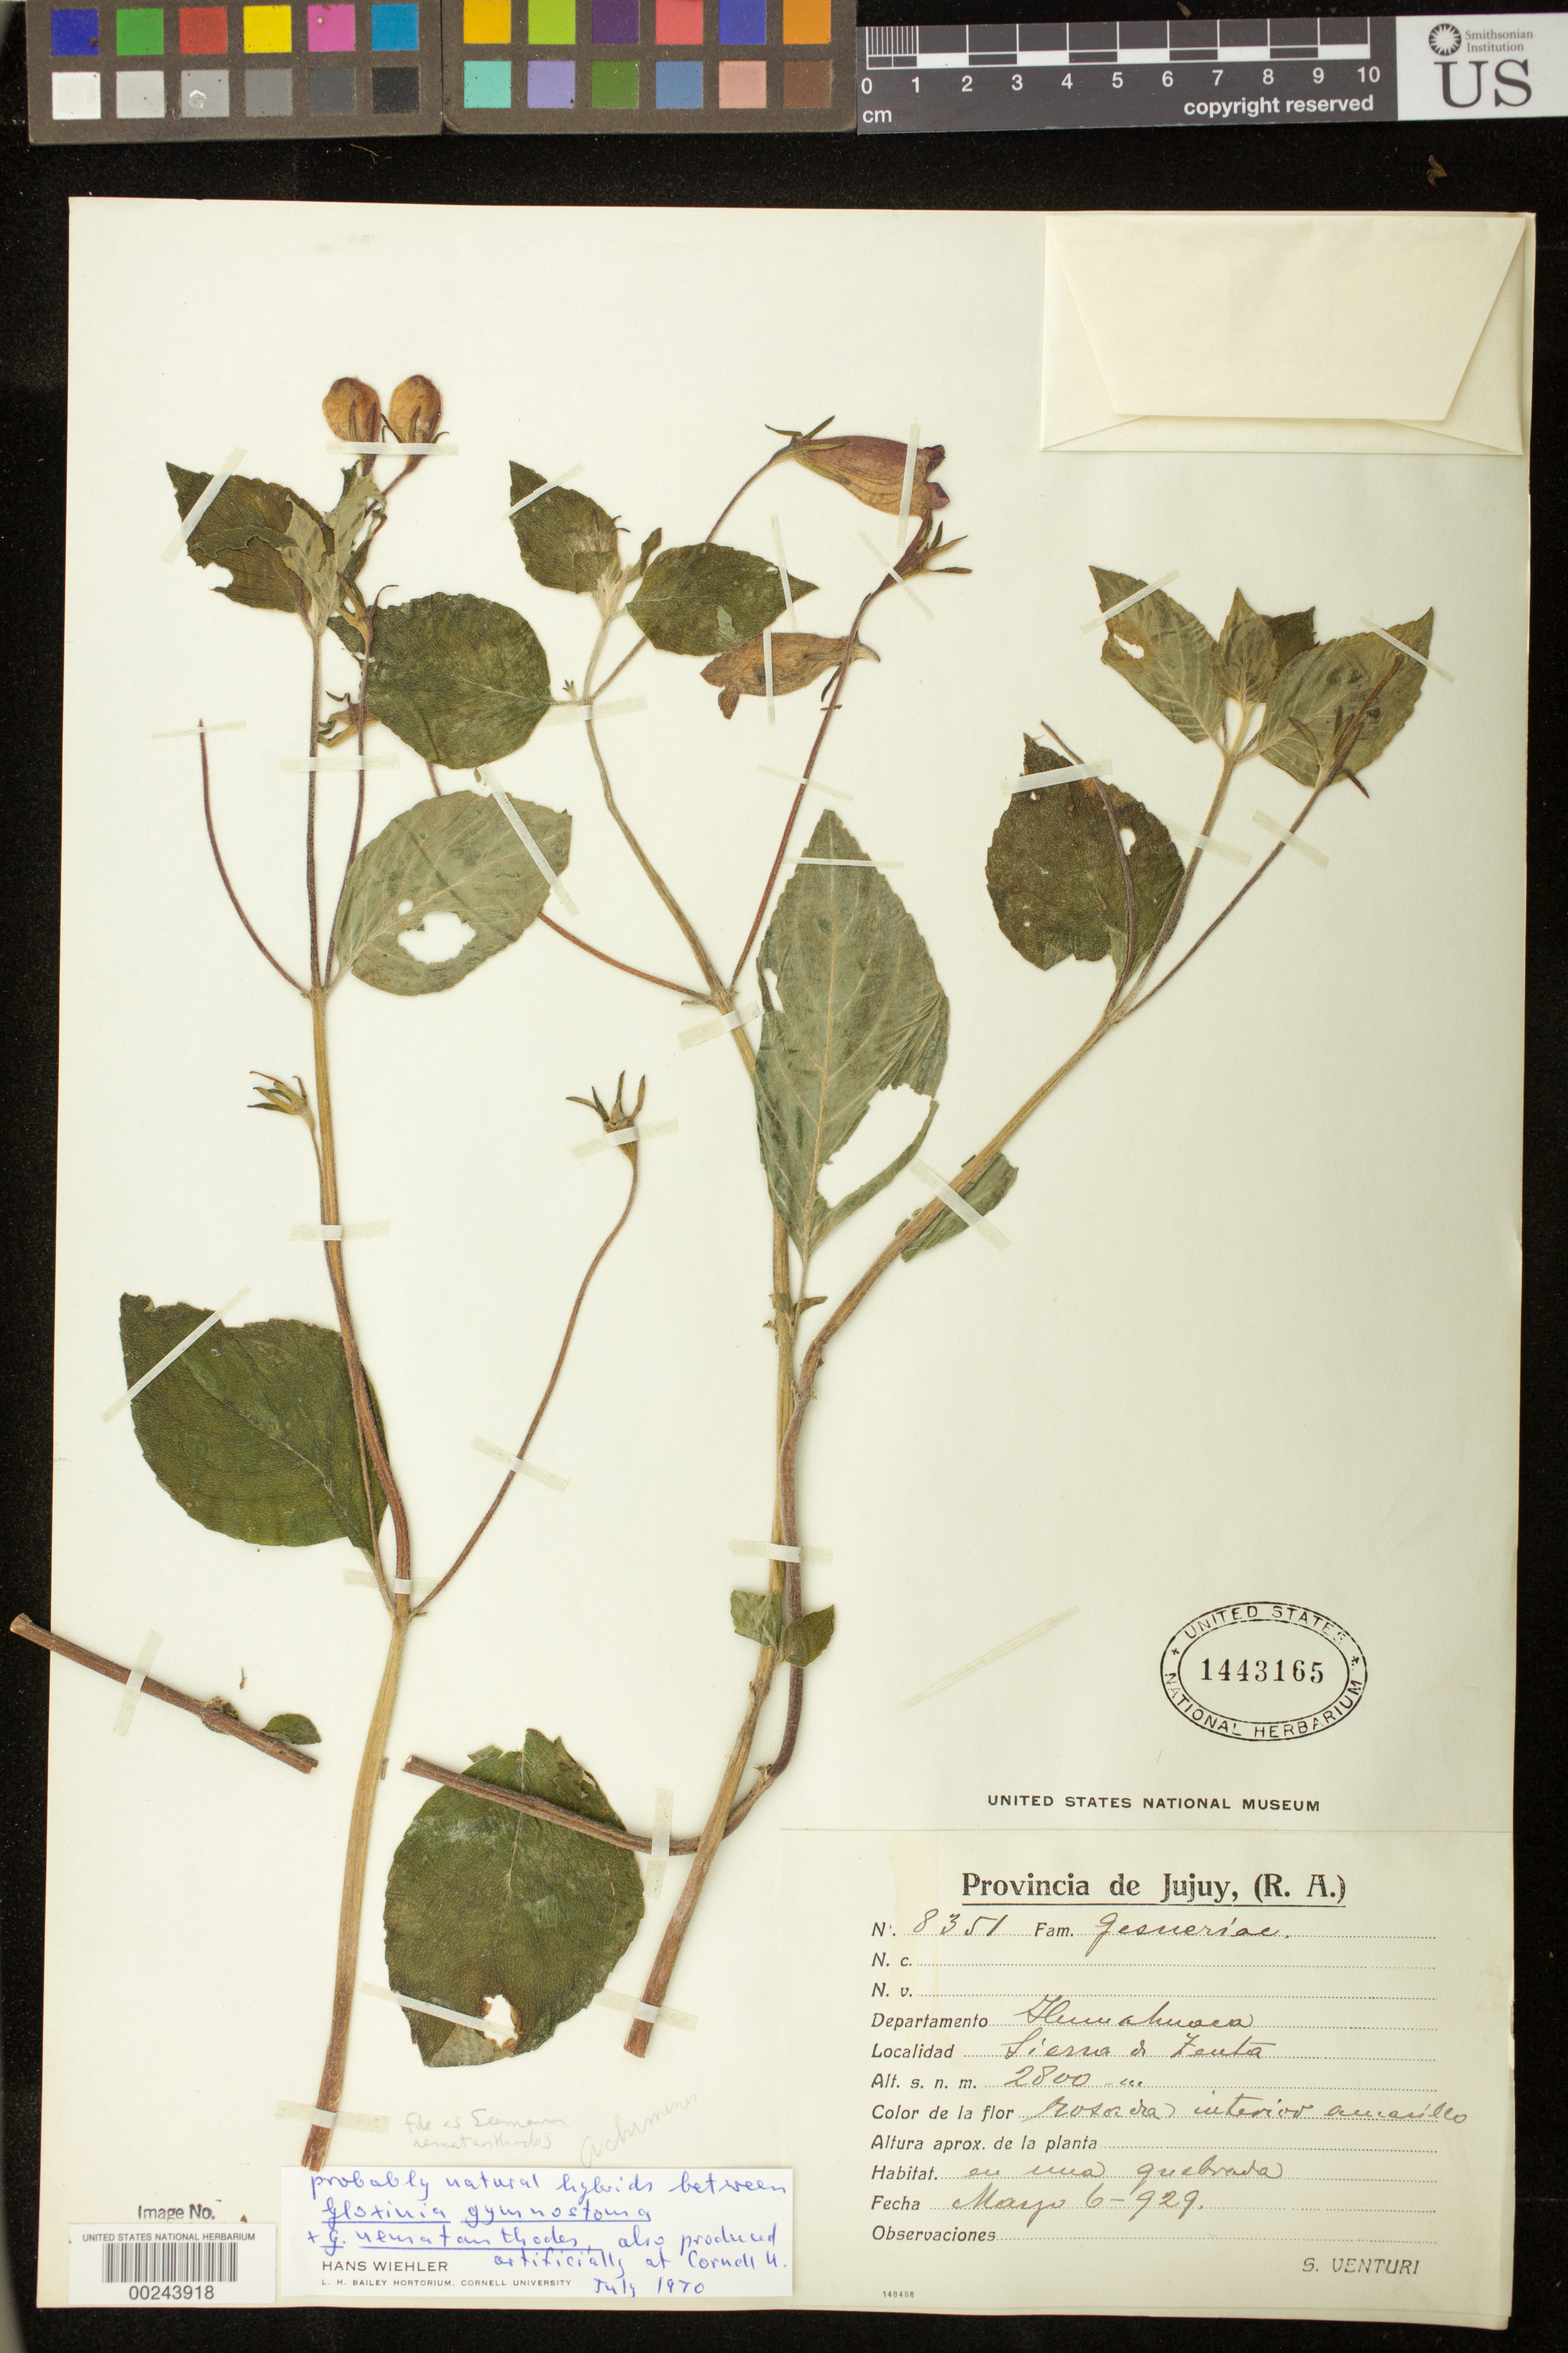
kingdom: Plantae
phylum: Tracheophyta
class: Magnoliopsida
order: Lamiales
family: Gesneriaceae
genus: Seemannia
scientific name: Seemannia nematanthodes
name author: (Kuntze) K. Schum.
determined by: Skog, Laurence E.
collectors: S. Venturi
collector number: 8351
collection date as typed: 06 May 1929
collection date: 1929-05-06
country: Argentina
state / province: Jujuy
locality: Dept. Humahuaca, Sierra de Zenta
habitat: En una quebrada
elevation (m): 2800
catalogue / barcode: US 1443165